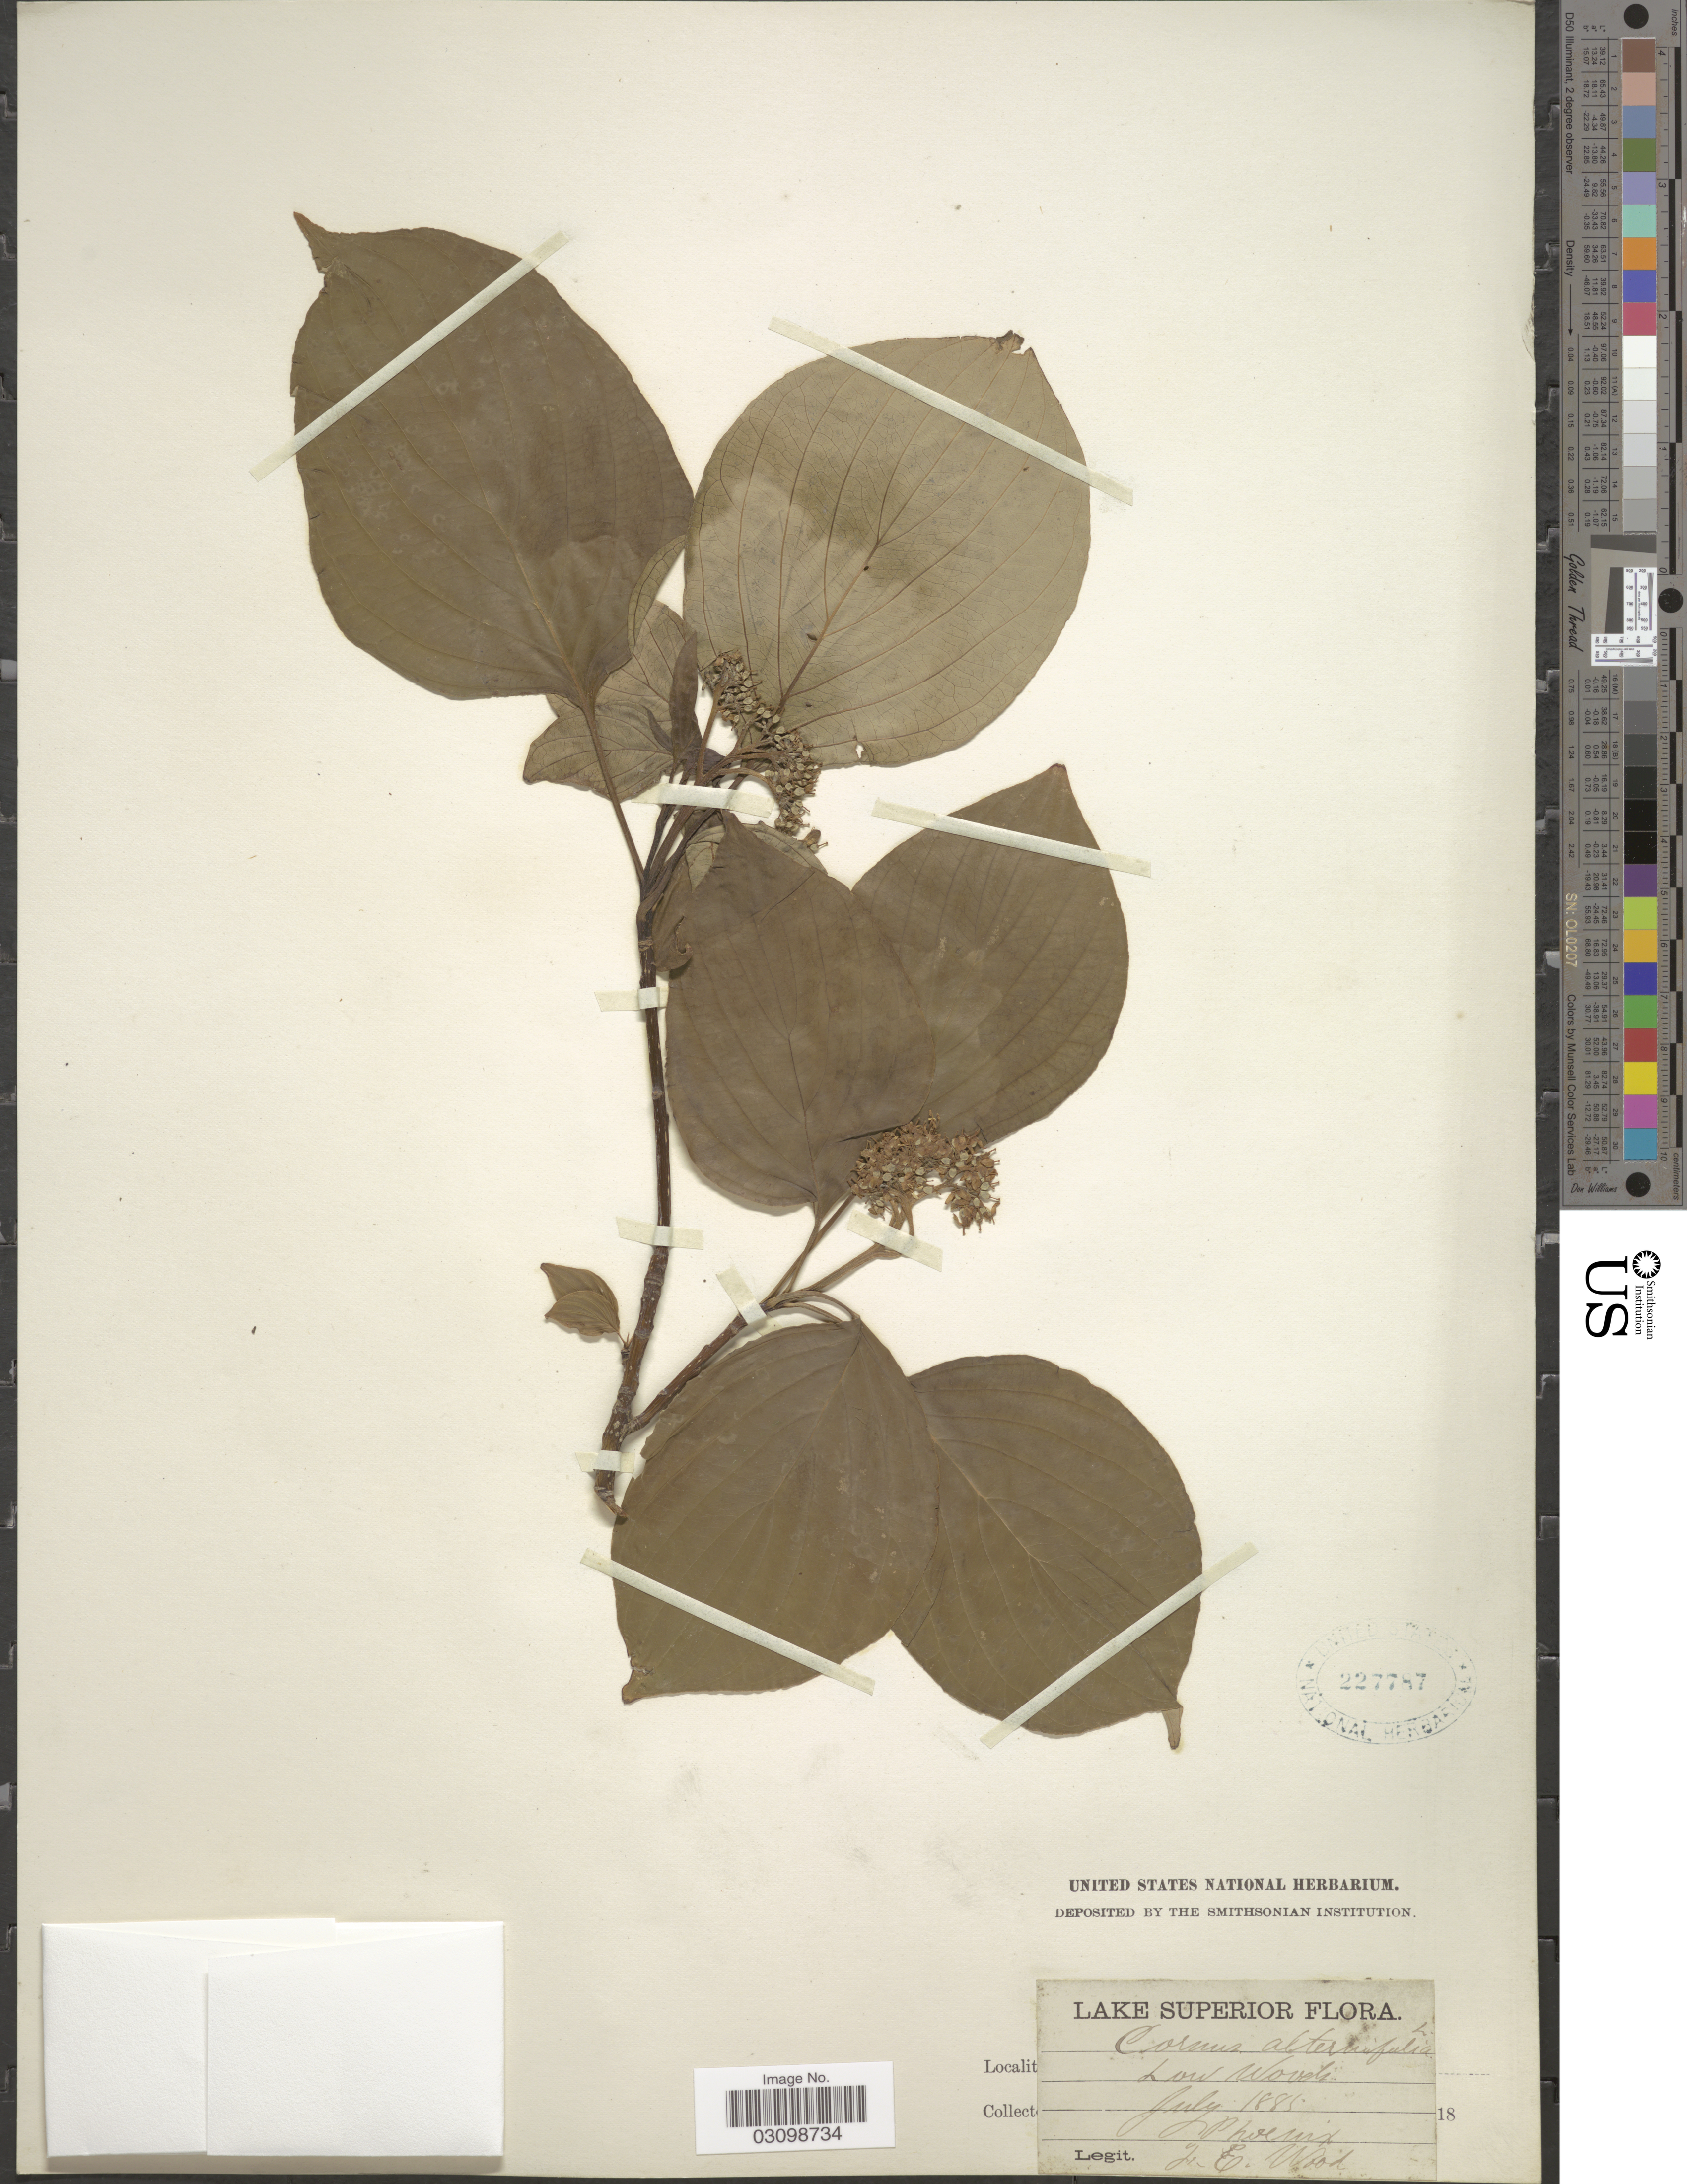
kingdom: Plantae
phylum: Tracheophyta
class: Magnoliopsida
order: Cornales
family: Cornaceae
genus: Cornus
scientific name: Cornus alternifolia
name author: L.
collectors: F. Wood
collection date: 1885-07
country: United States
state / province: Michigan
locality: Lake Superior. Phoenix.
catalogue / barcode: US 227787